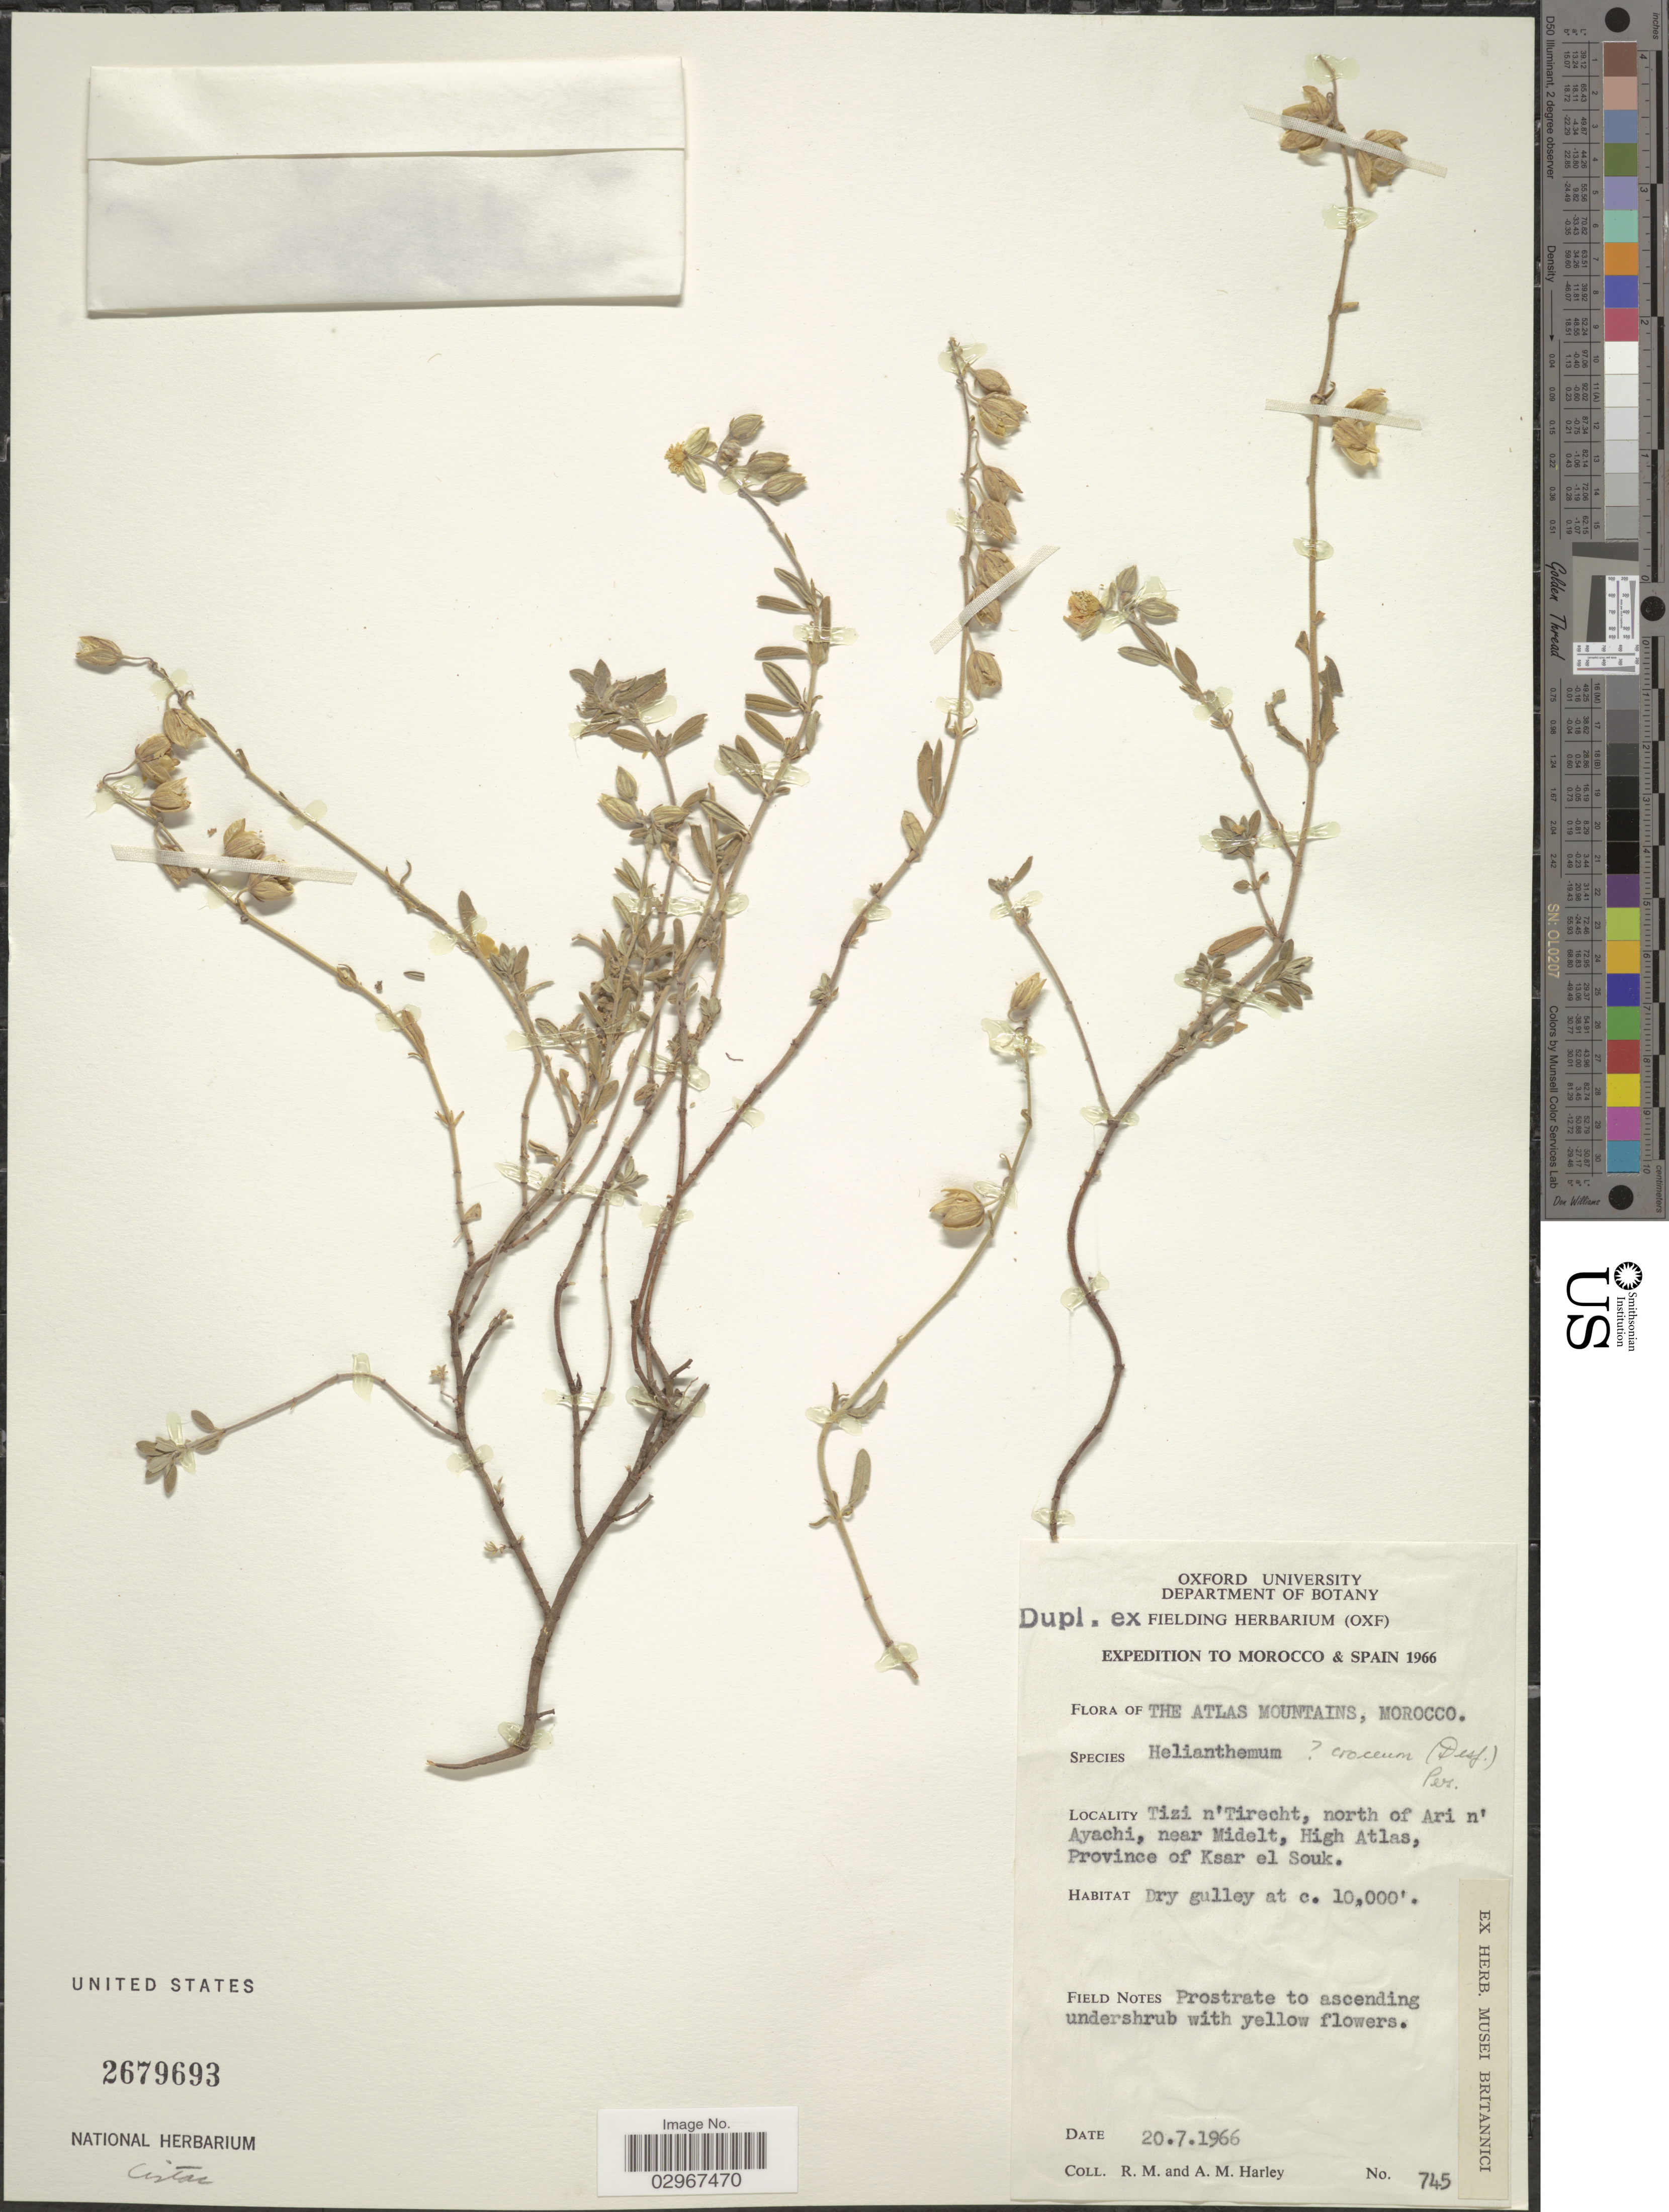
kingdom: Plantae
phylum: Tracheophyta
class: Magnoliopsida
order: Malvales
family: Cistaceae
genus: Helianthemum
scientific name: Helianthemum croceum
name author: (Desf.) Pers.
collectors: R. M. Harley & Harley, A.M.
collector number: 745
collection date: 1966-07-20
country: Morocco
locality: The Atlas Mountains. tizi n'Tirecht, north of Ari n' Ayachi, near Midelt, High Atlas, Province of Ksar el Souk.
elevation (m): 3048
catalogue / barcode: US 2679693